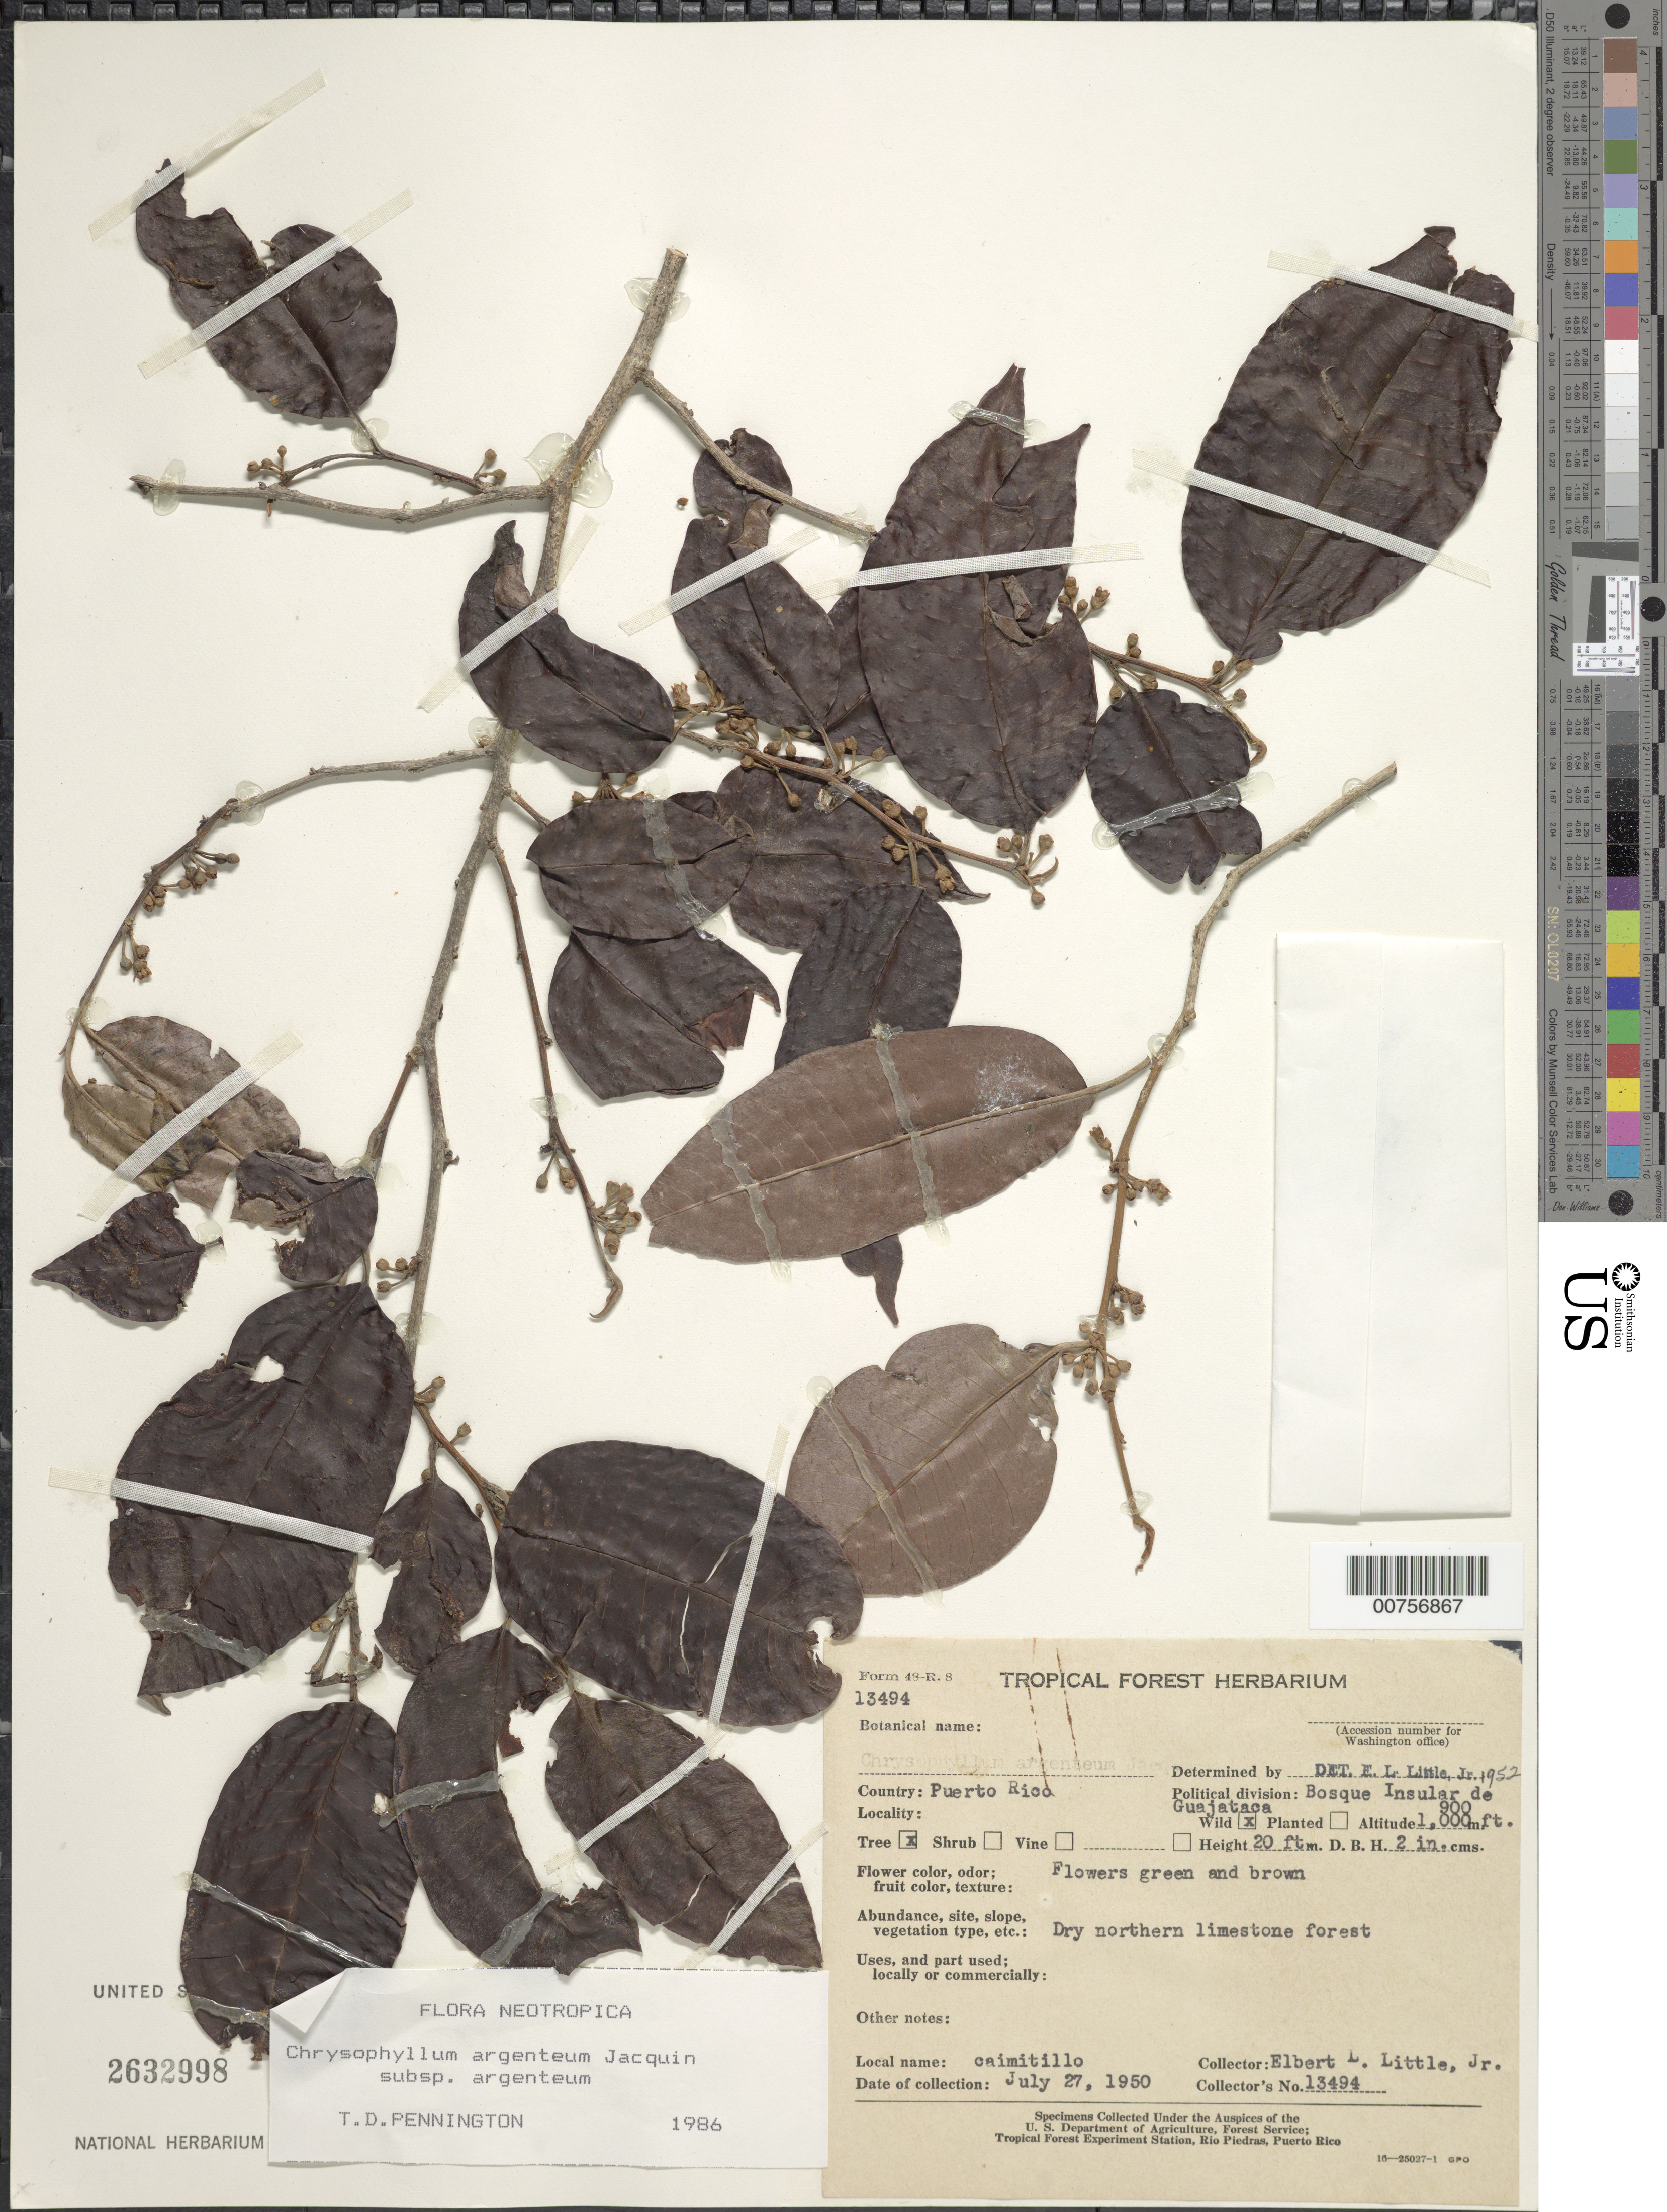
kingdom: Plantae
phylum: Tracheophyta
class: Magnoliopsida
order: Ericales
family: Sapotaceae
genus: Chrysophyllum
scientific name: Chrysophyllum argenteum subsp. argenteum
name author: Jacq.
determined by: Pennington, T. D., (K)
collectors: E. L. Little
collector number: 13494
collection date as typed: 27 Jul 1950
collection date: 1950-07-27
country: Puerto Rico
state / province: Quebradillas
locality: Bosque Insular de Guajataca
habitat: Dry northern limestone forest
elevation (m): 274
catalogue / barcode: US 2632998